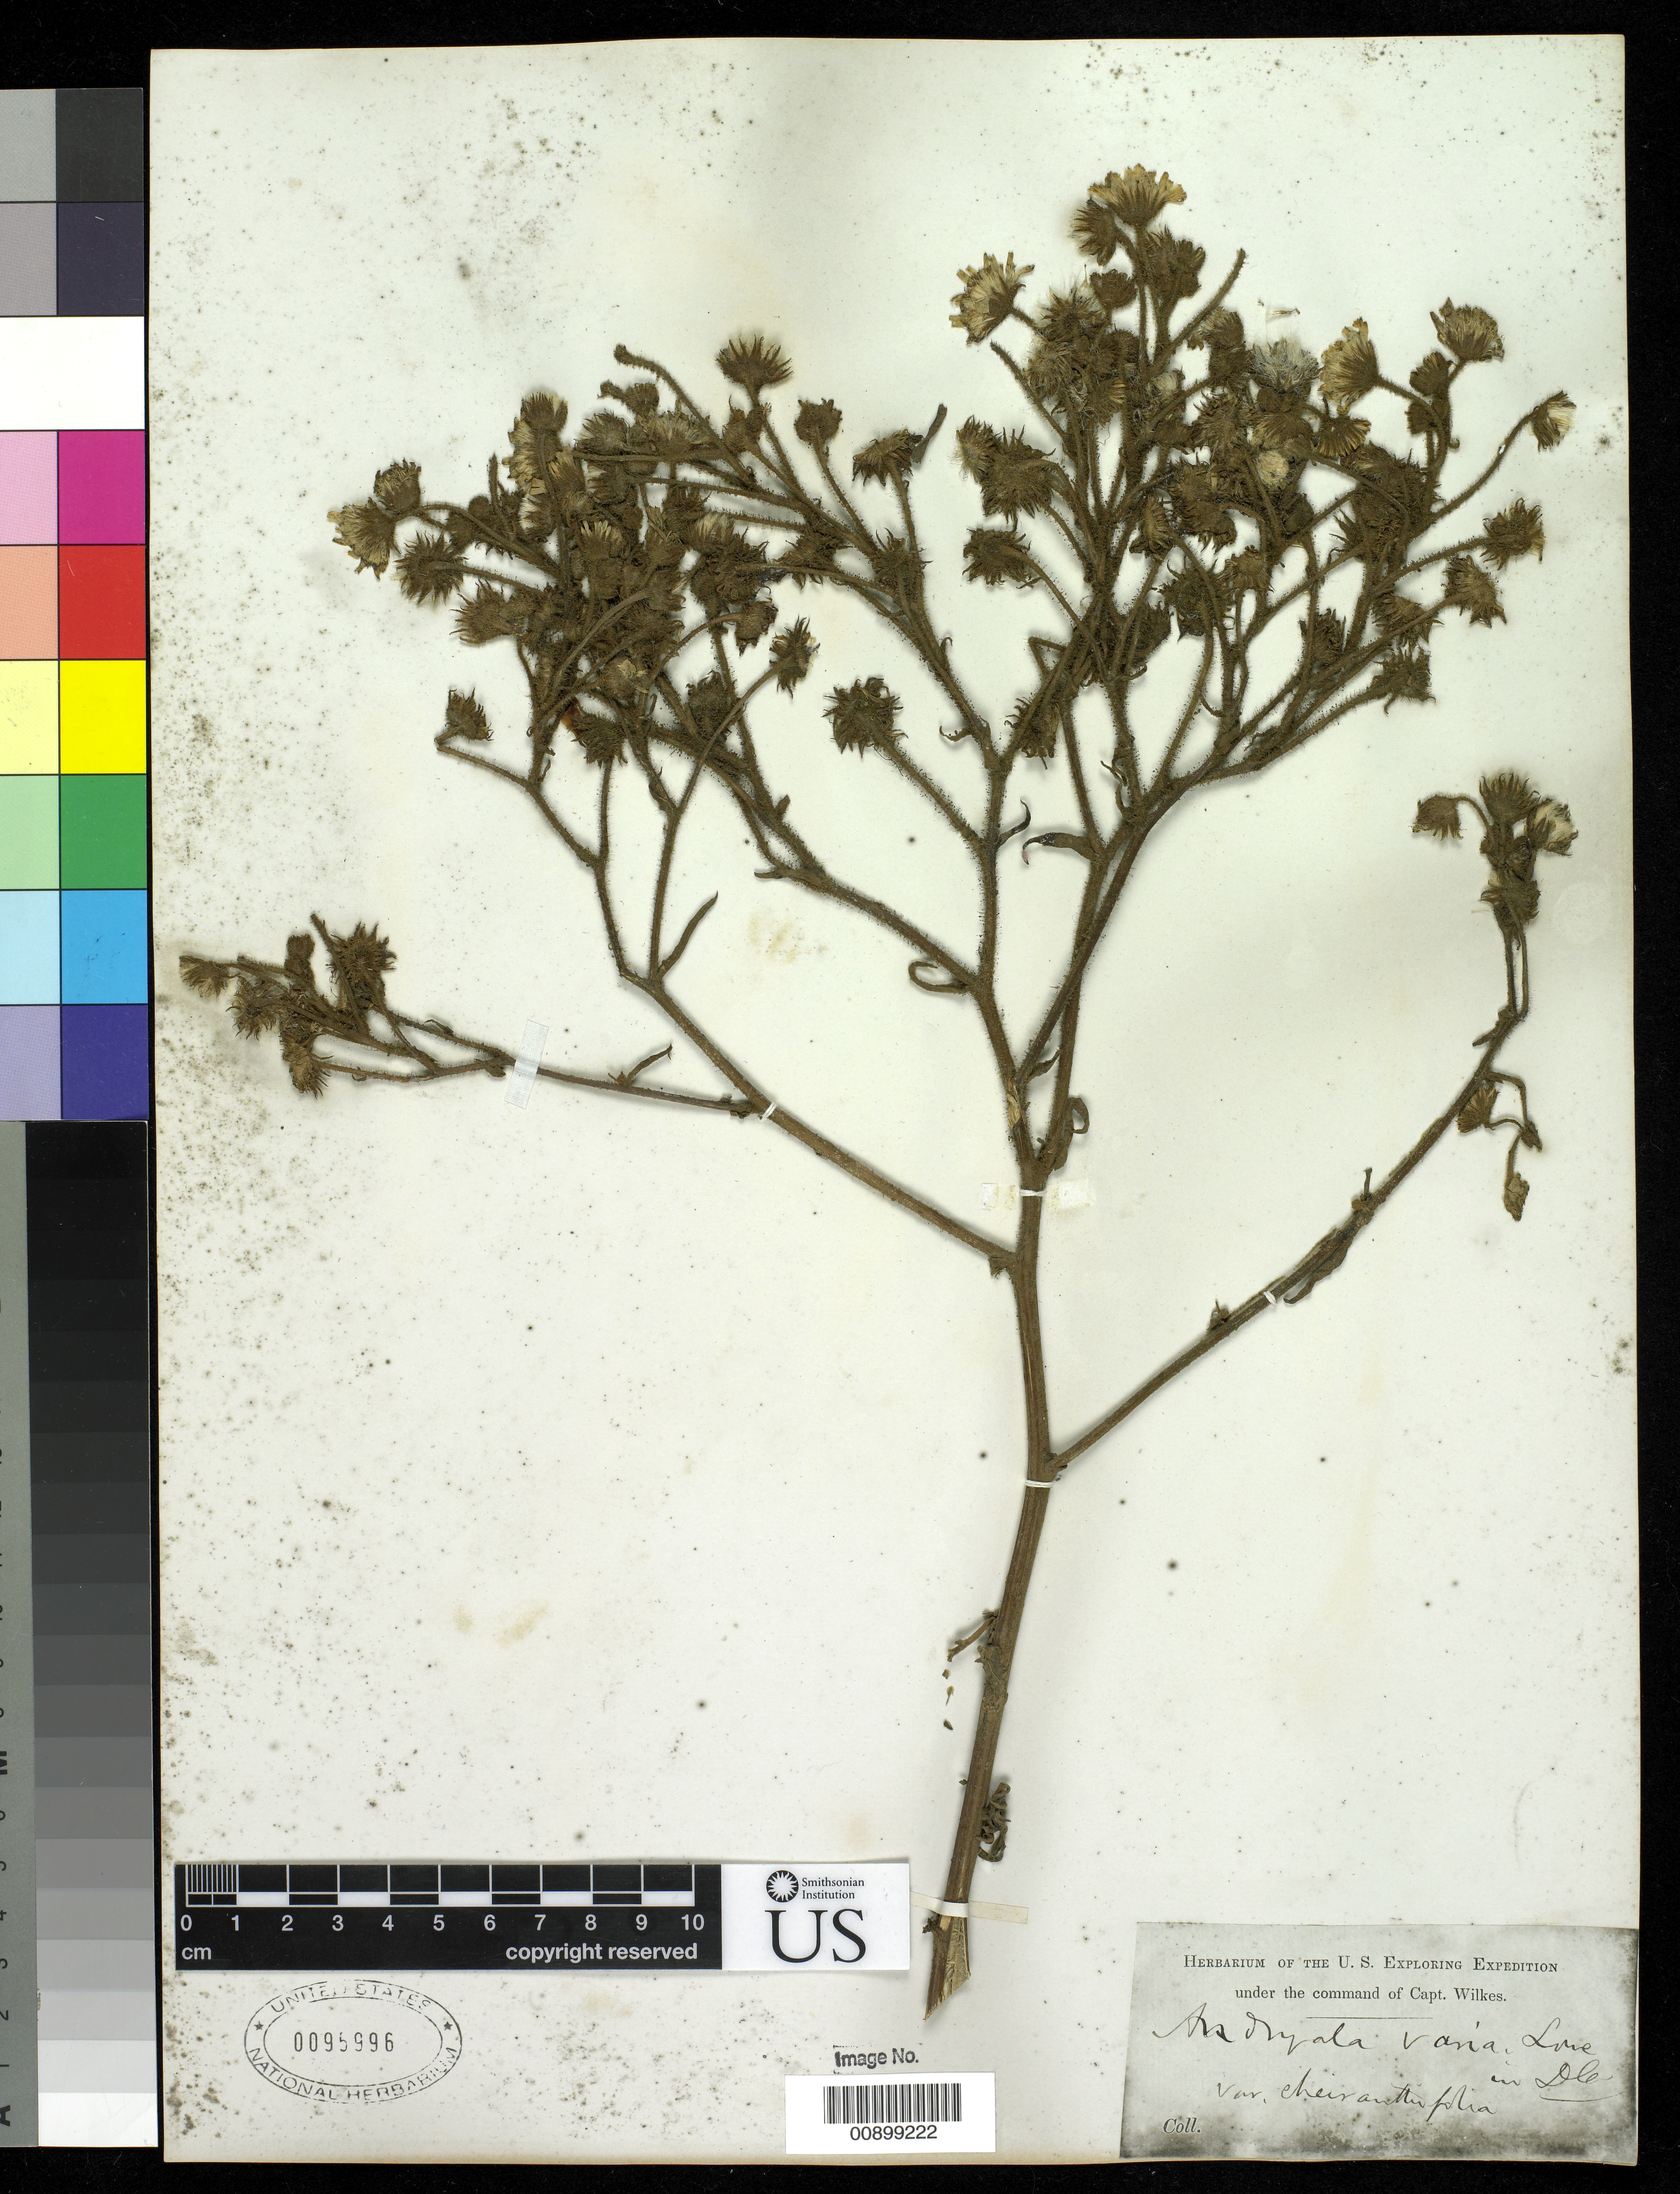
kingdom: Plantae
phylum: Tracheophyta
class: Magnoliopsida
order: Asterales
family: Asteraceae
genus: Andryala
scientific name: Andryala glandulosa subsp. cheiranthifolia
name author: (L'Hér.) Greuter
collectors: Wilkes Explor. Exped.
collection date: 1838/1842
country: Portugal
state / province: Madeira (Aut. Reg.)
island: Madeira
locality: Funchal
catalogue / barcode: US 95996